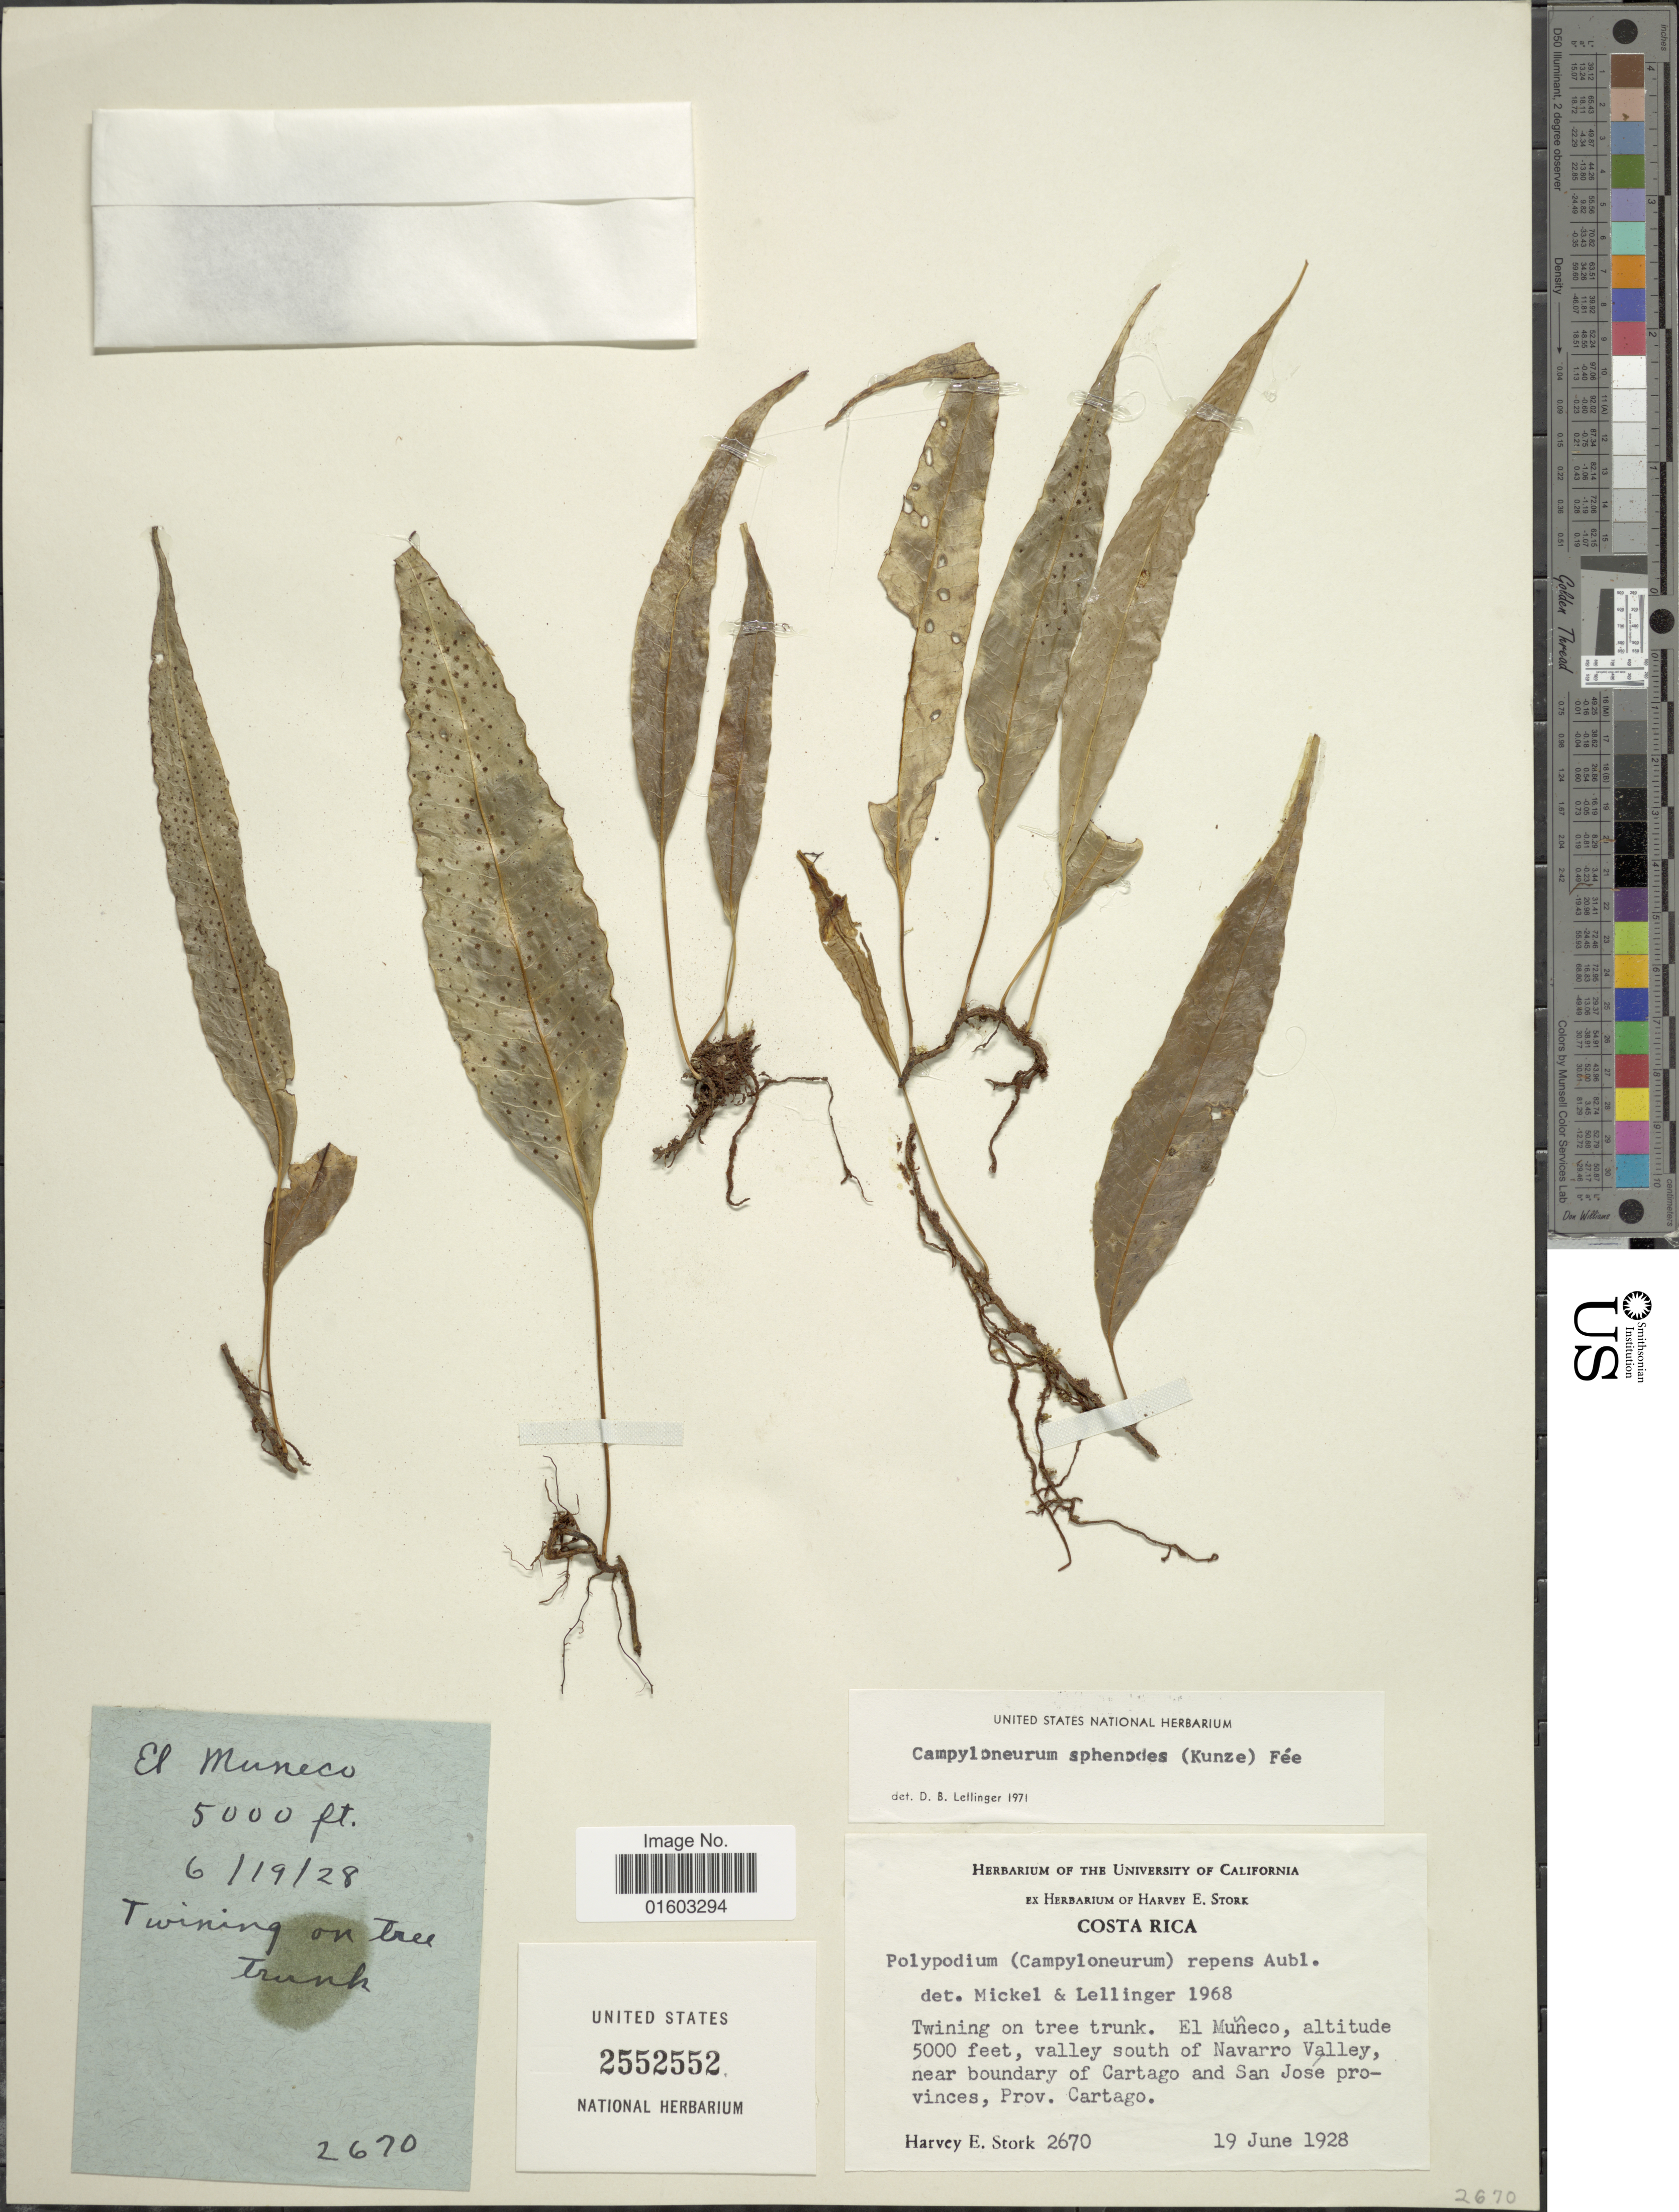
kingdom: Plantae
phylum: Tracheophyta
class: Polypodiopsida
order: Polypodiales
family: Polypodiaceae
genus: Campyloneurum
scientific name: Campyloneurum wercklei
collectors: H. E. Stork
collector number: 2670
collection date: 1928-06-19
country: Costa Rica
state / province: Cartago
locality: El Muneco, valley south of Navarro Valley, near boundary of Cartago and San Jose provinces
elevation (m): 1524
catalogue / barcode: US 2552552